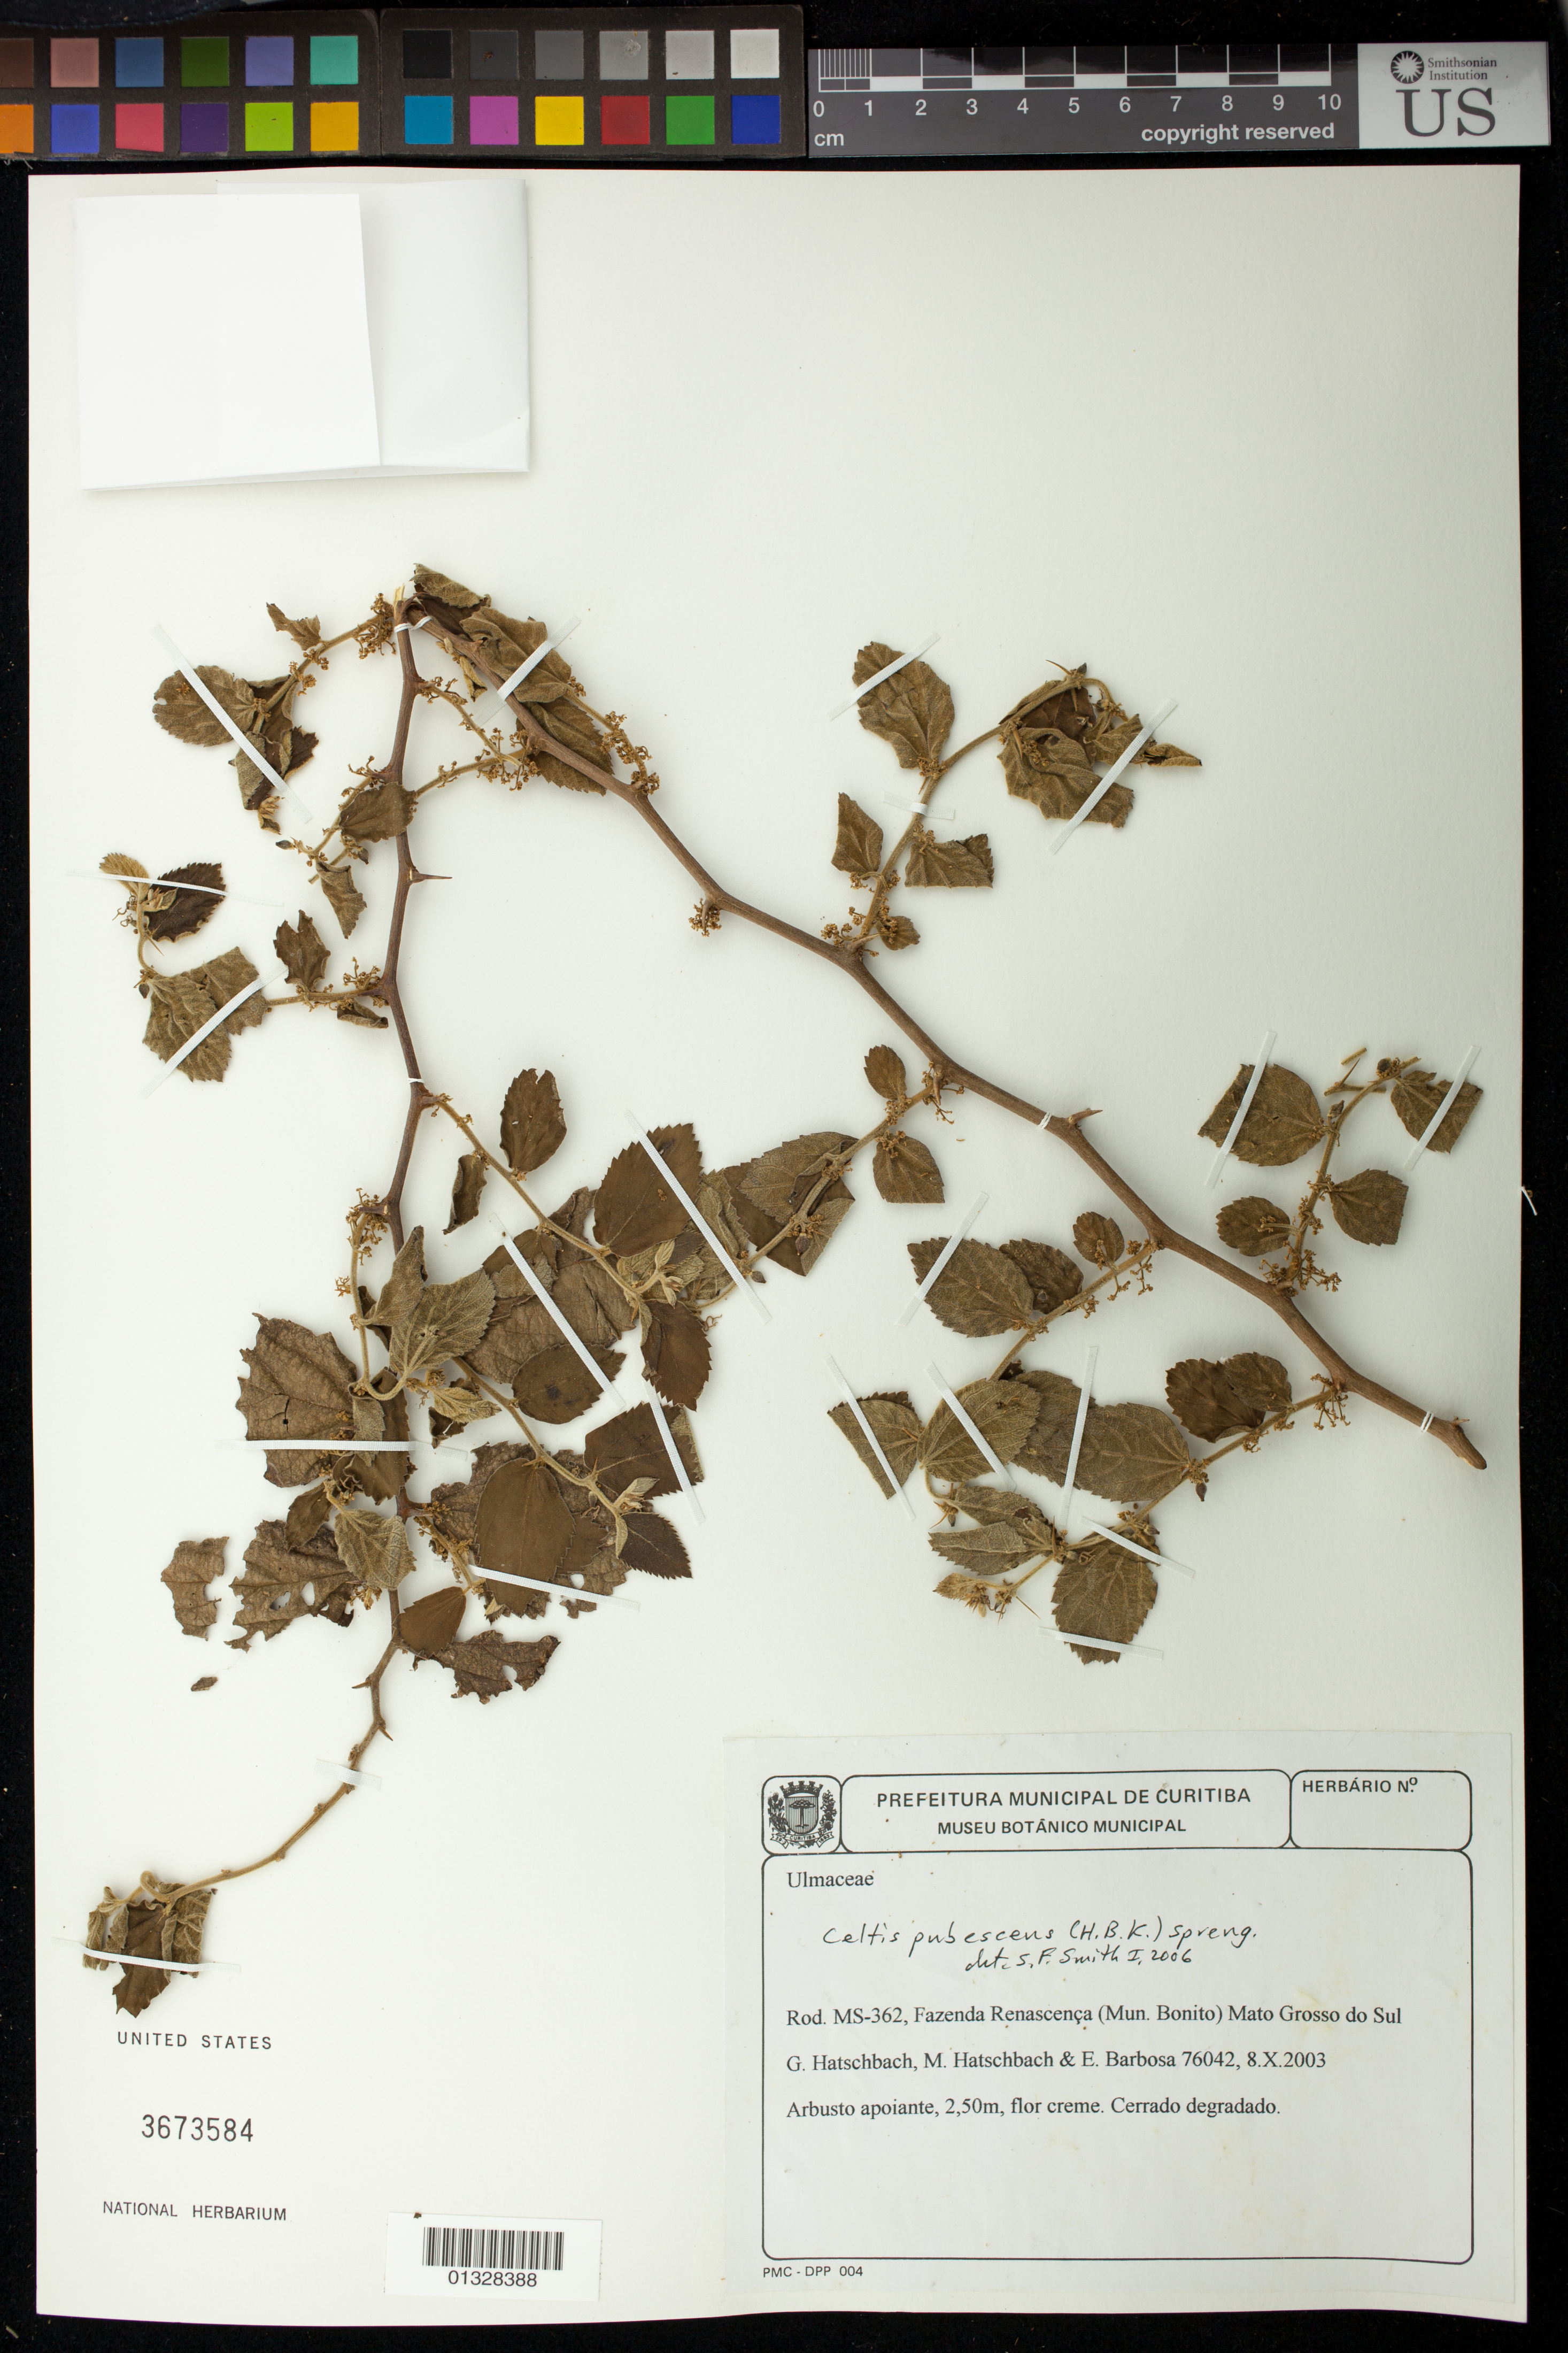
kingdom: Plantae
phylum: Tracheophyta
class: Magnoliopsida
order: Rosales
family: Cannabaceae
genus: Celtis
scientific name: Celtis pubescens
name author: (Kunth) Spreng.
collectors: G. Hatschbach, M. M. Hatschbach & E. Barbosa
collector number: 76042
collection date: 2003-10-08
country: Brazil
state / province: Mato Grosso do Sul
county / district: Bonito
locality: Rod. MS-362, Fazenda Renascença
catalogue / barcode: US 3673584